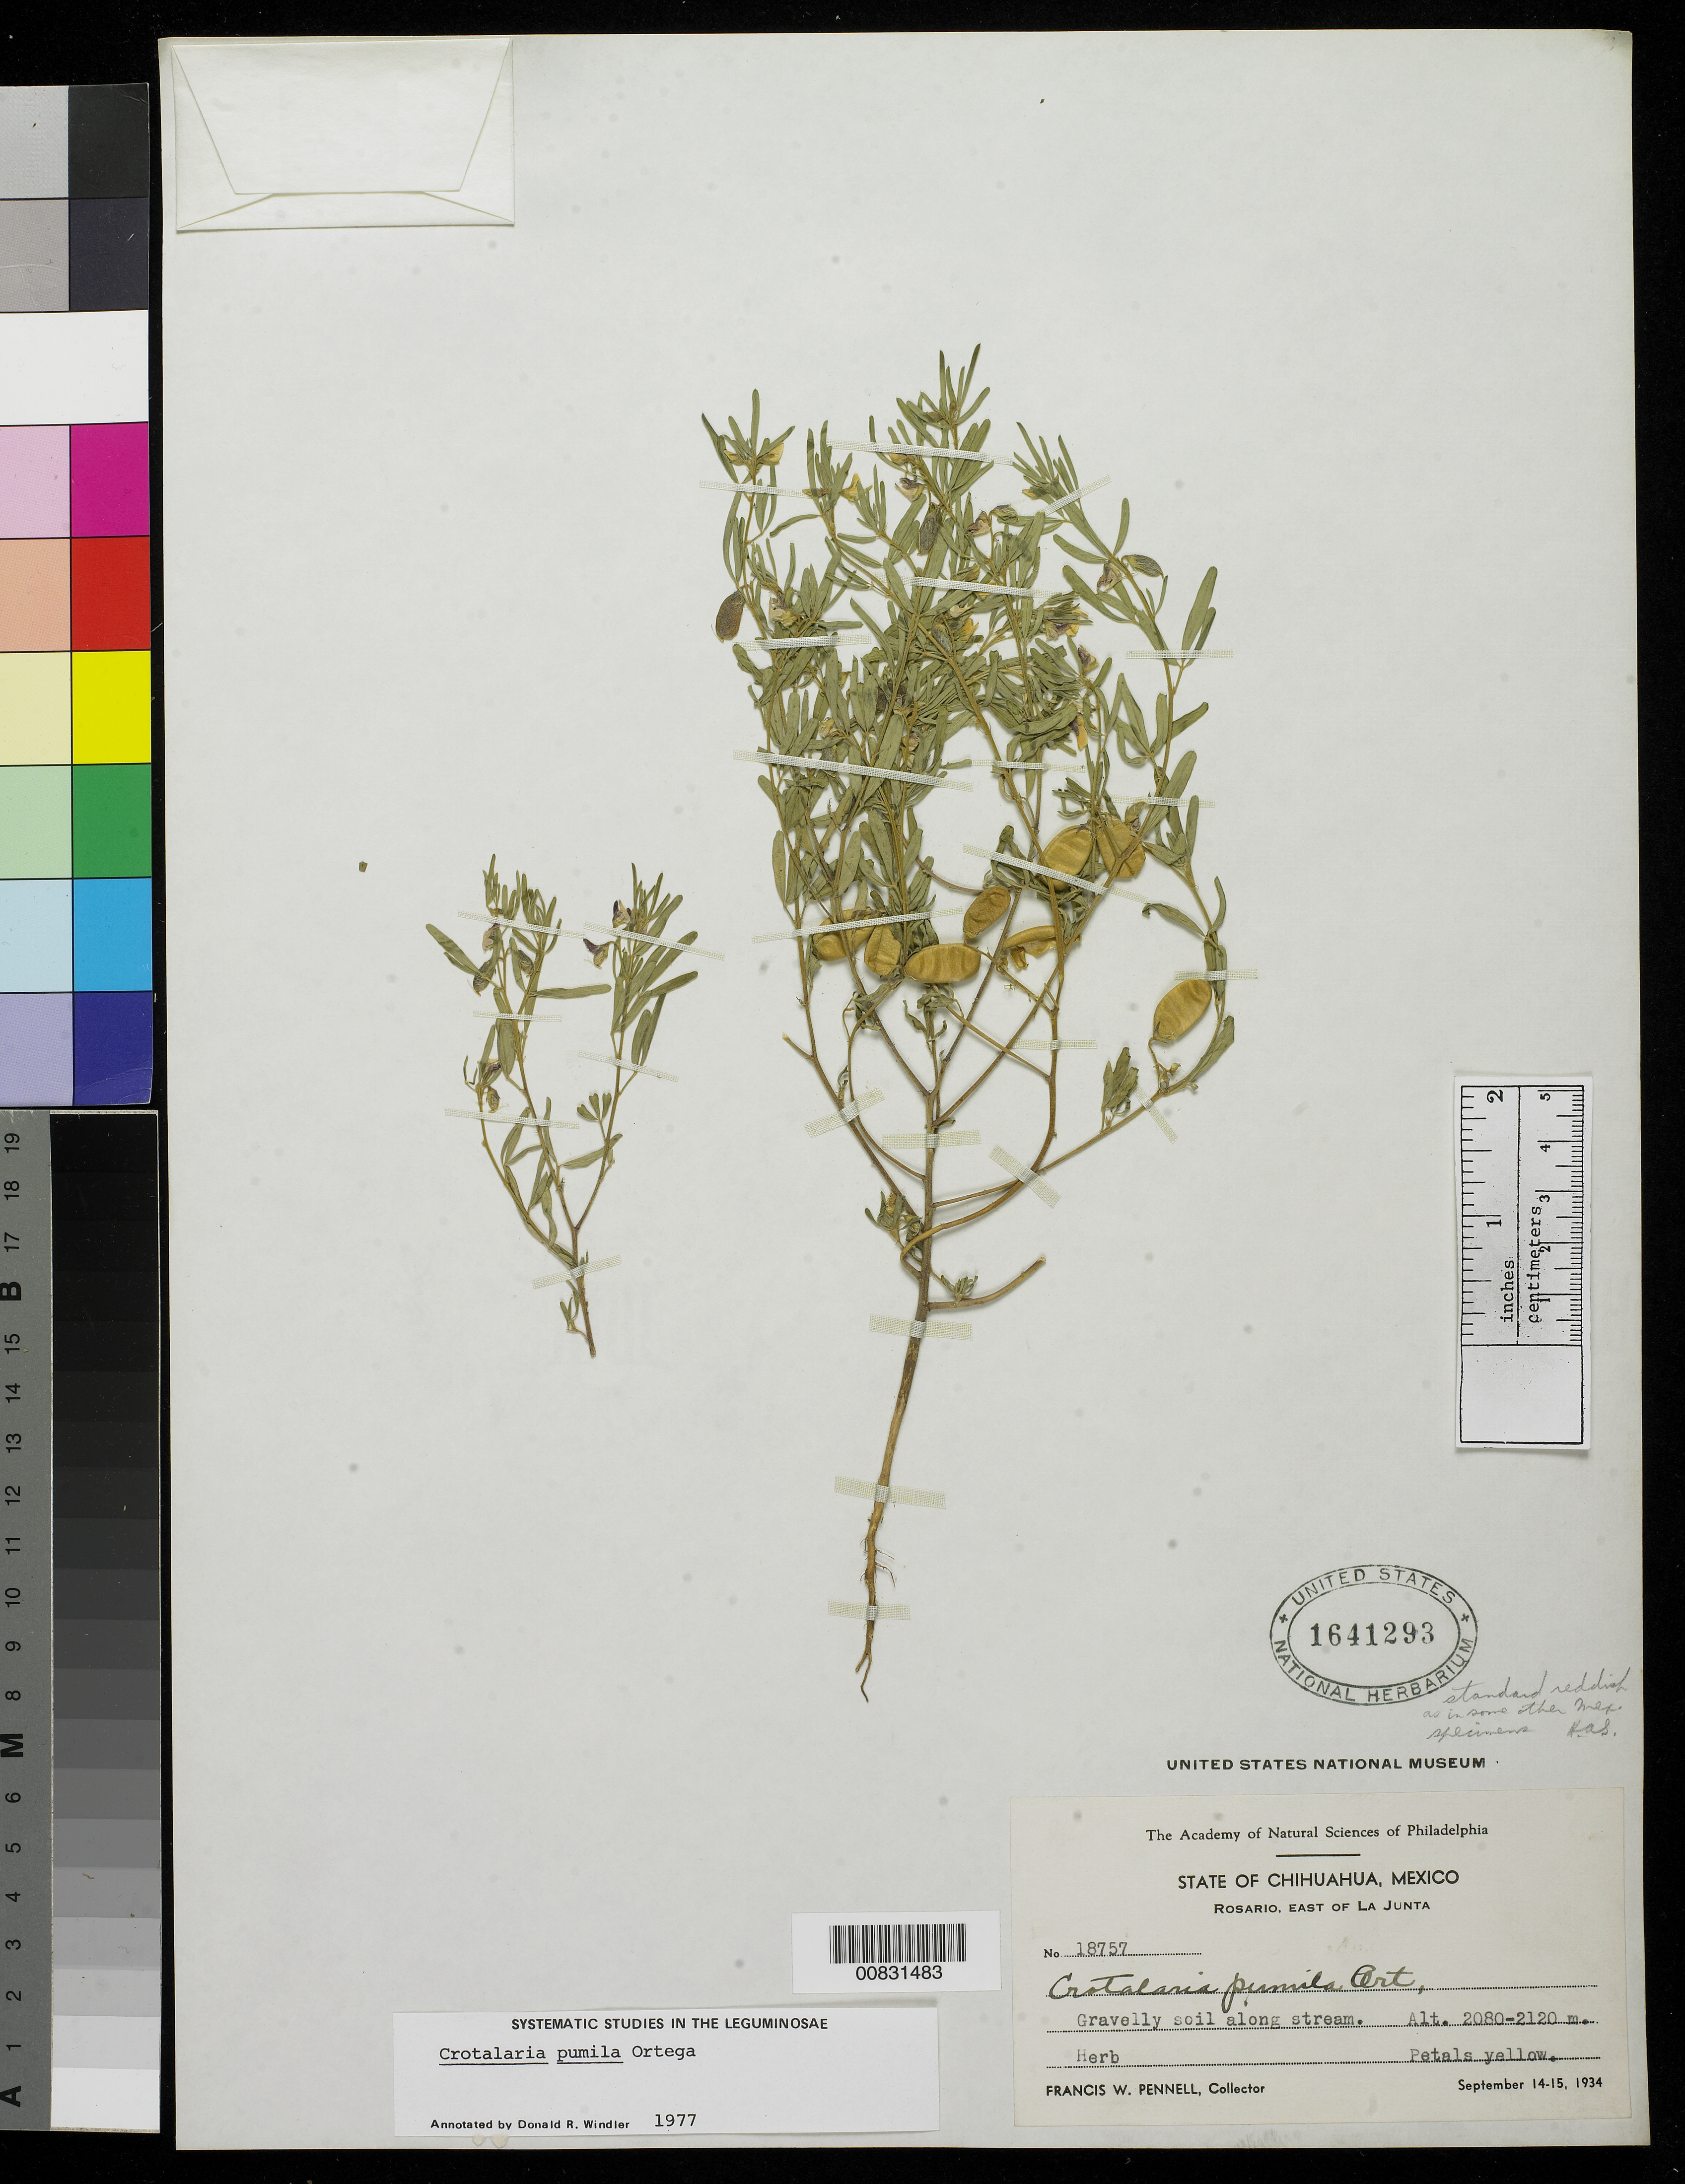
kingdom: Plantae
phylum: Tracheophyta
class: Magnoliopsida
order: Fabales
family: Fabaceae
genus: Crotalaria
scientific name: Crotalaria pumila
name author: Ortega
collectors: F. W. Pennell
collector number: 18757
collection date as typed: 14 Sep 1934 to 15 Sep 1934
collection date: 1934-09-14/1934-09-15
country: Mexico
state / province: Chihuahua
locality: Rosario, East of La Junta.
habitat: Gravelly soil along stream.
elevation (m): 2120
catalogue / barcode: US 1641293